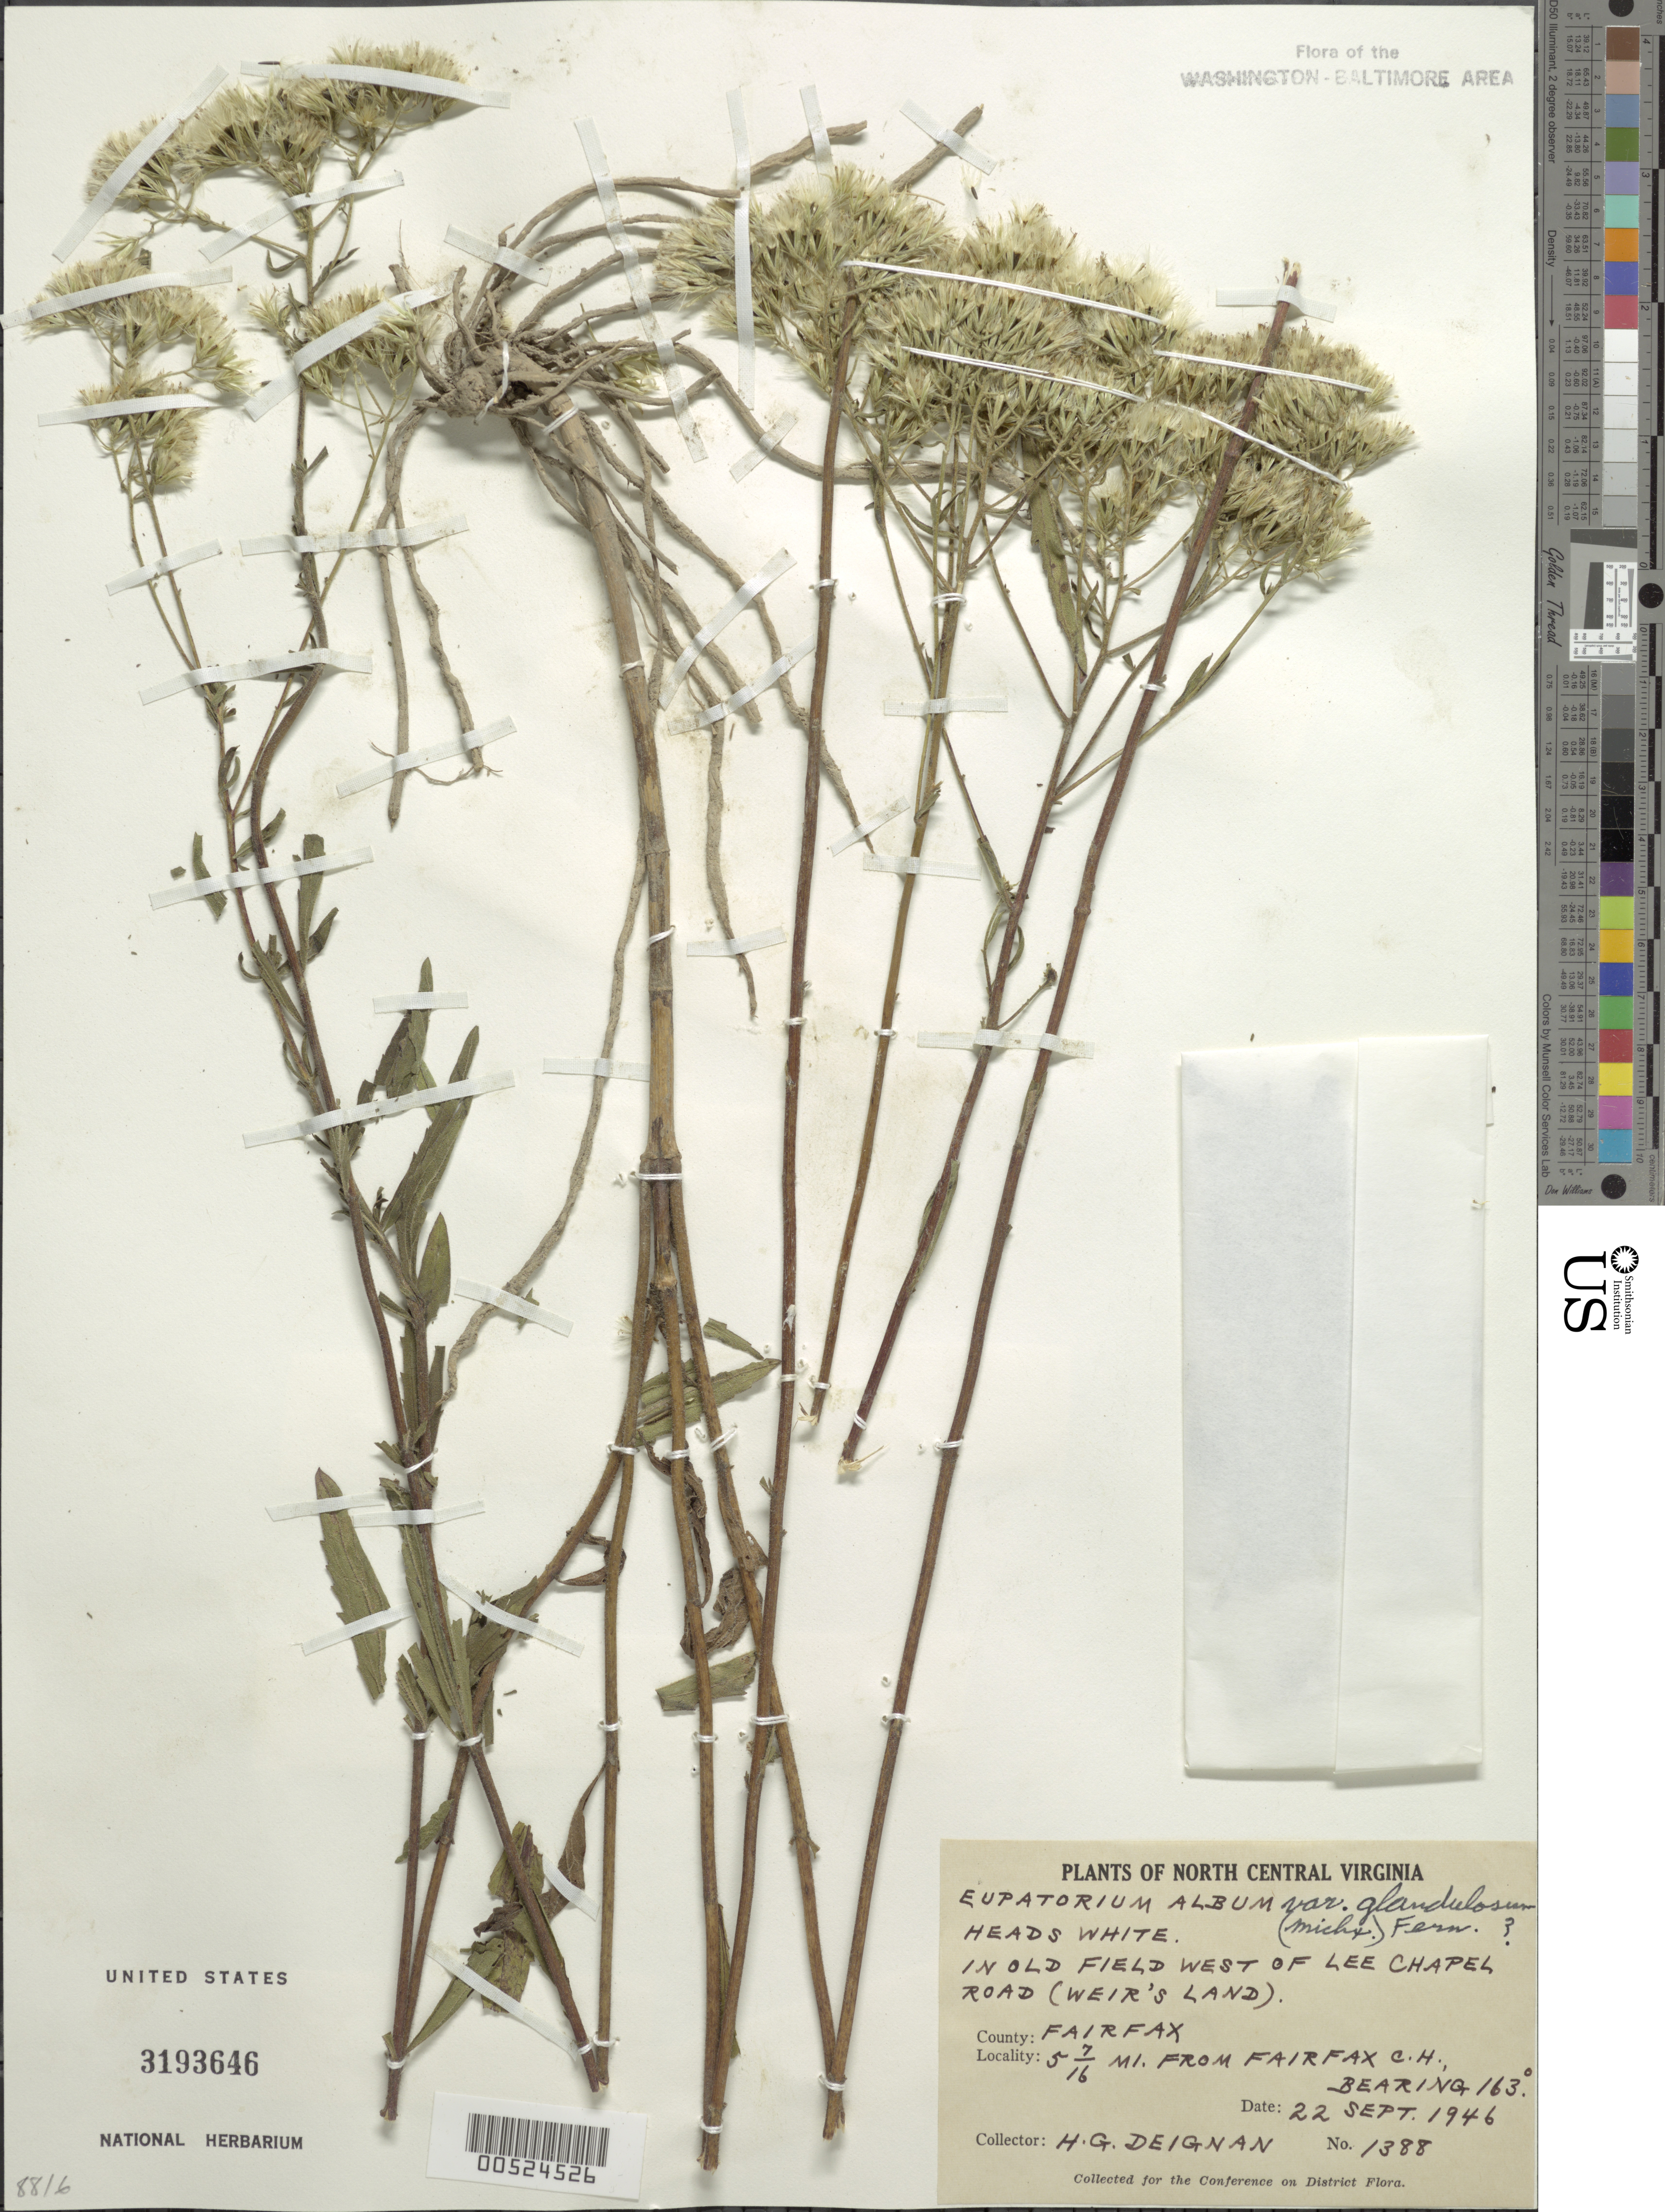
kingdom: Plantae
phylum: Tracheophyta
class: Magnoliopsida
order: Asterales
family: Asteraceae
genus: Eupatorium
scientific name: Eupatorium album var. glandulosum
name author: (Michx.) DC.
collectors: H. Deignan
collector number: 1388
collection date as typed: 22 Sep 1946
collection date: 1946-09-22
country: United States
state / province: Virginia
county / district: Fairfax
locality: Fairfax Courthouse, 5.5 mi. from, Lee Chapel Road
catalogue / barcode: US 3193646